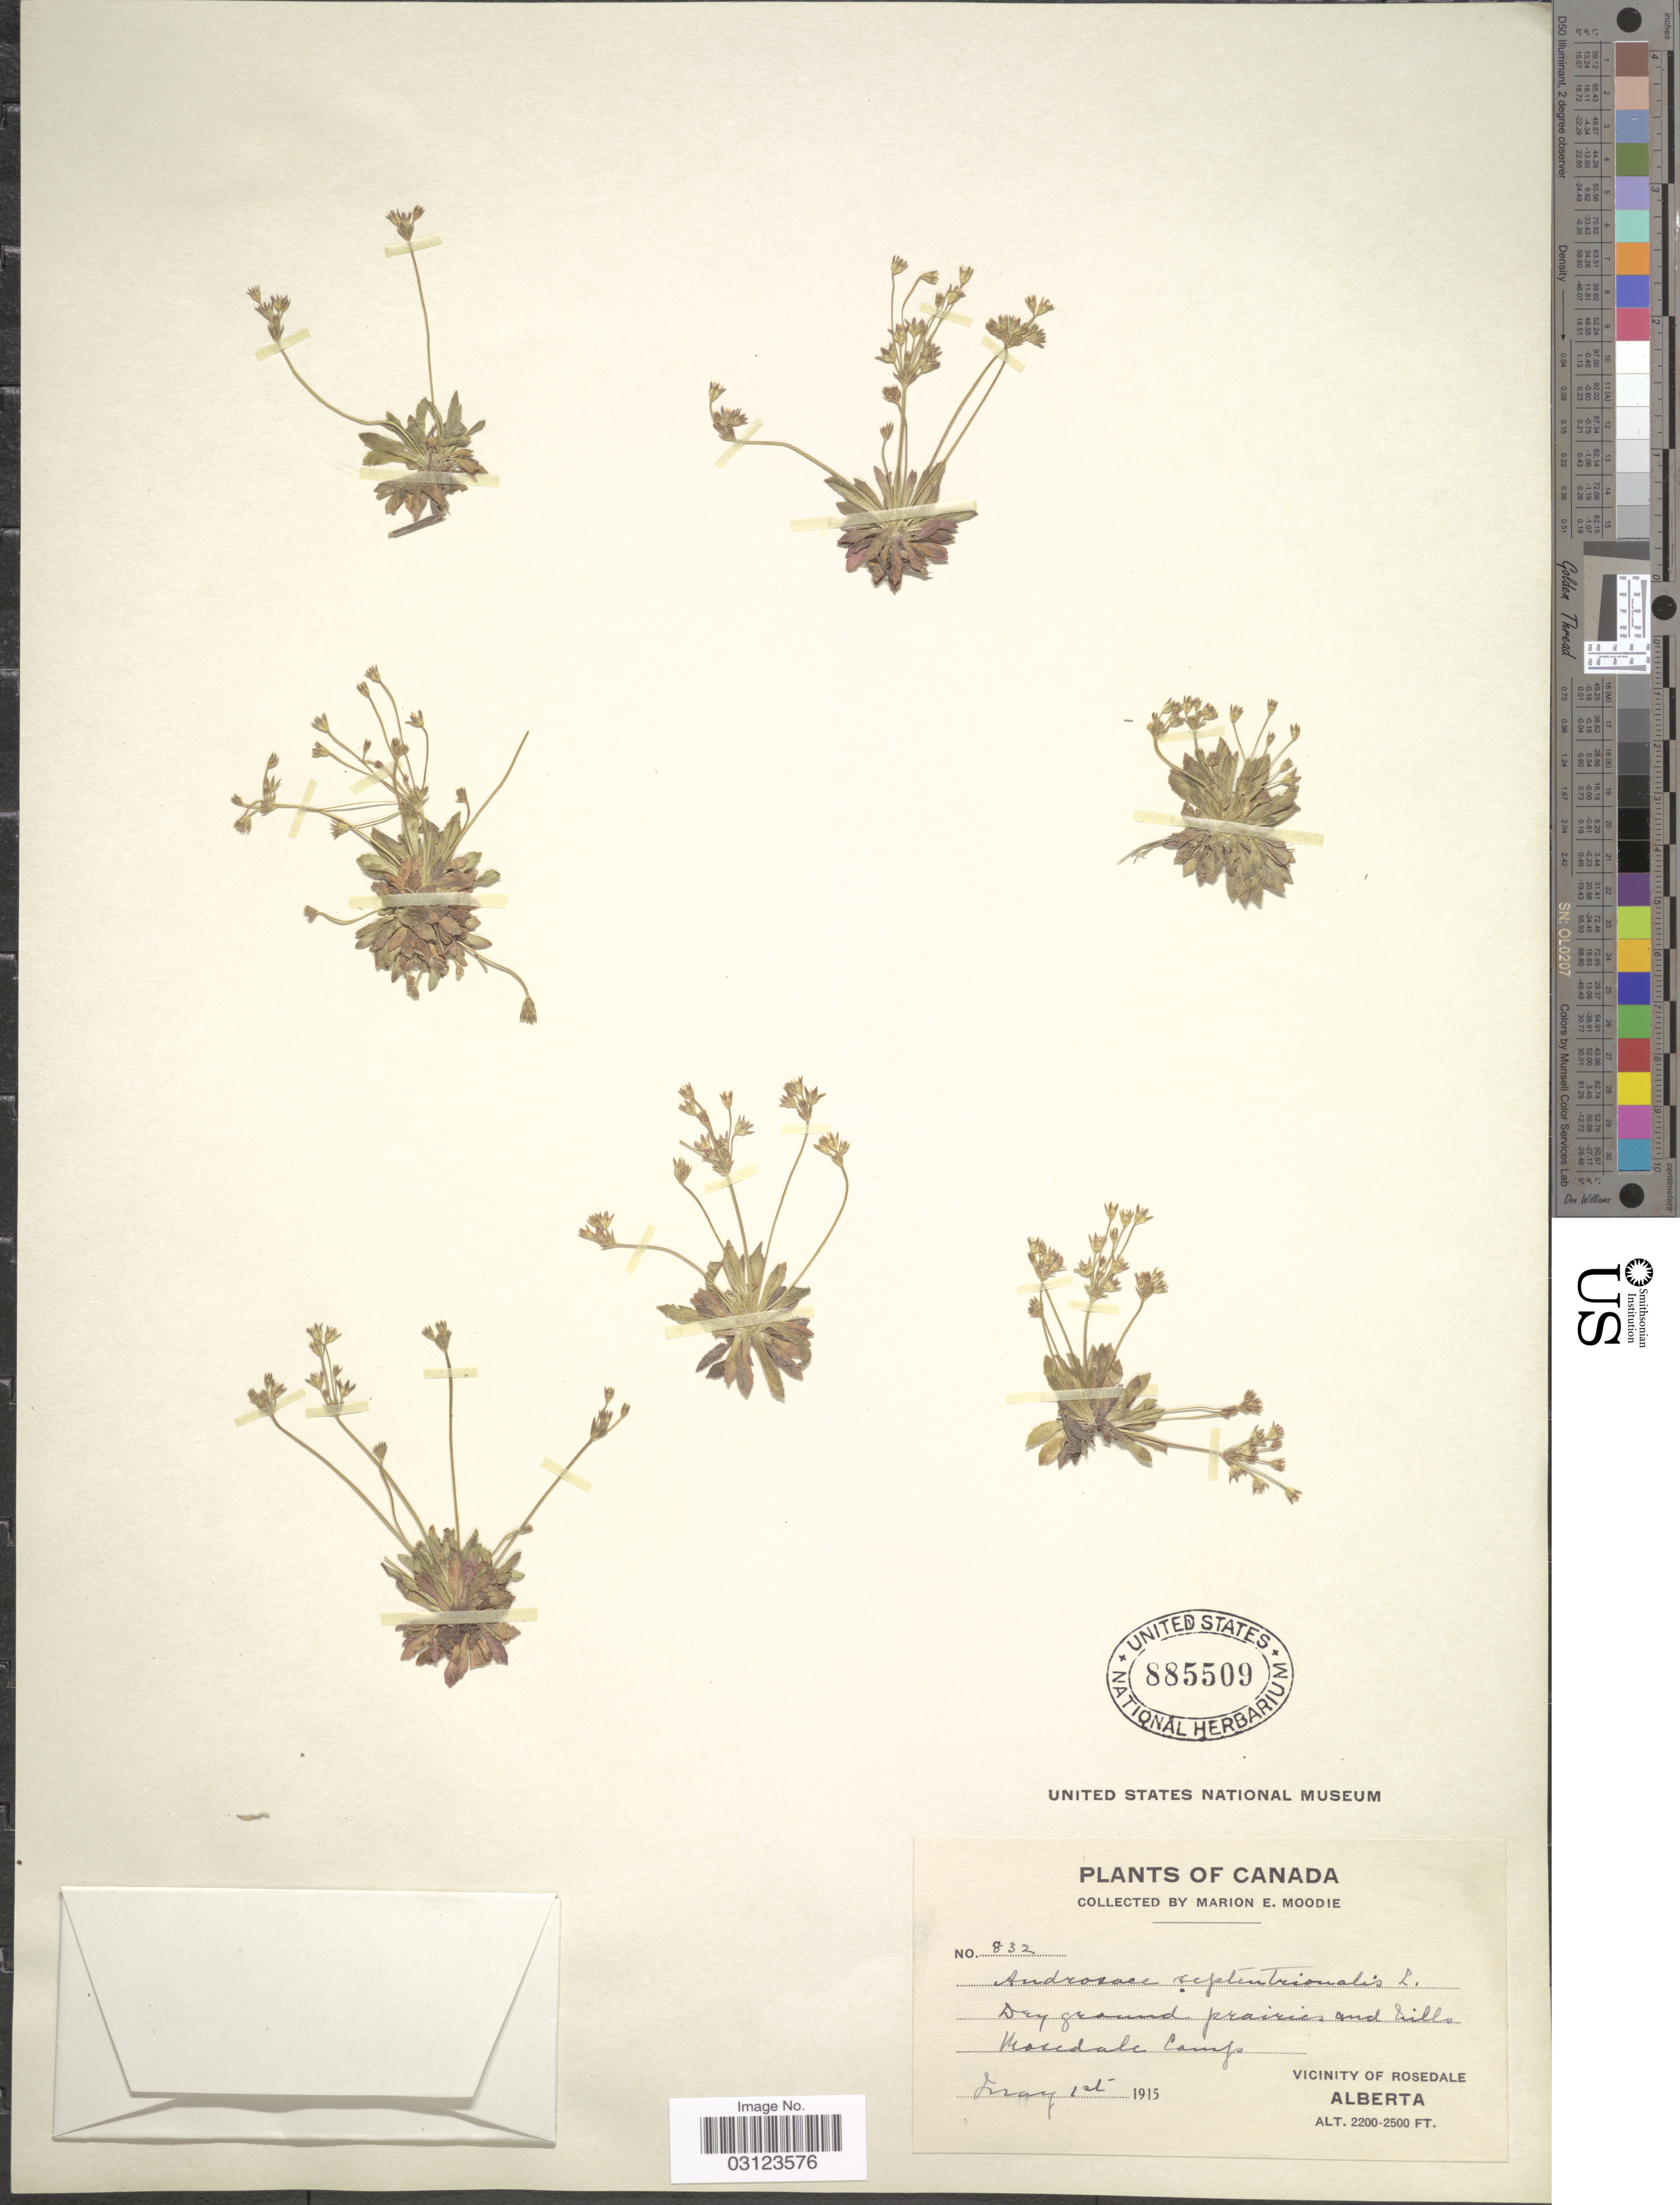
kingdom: Plantae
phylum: Tracheophyta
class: Magnoliopsida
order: Ericales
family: Primulaceae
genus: Androsace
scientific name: Androsace septentrionalis var. puberulenta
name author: (Rydb.) R. Knuth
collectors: M. E. Moodie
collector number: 832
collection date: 1915-05-01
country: Canada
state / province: Alberta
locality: Mosedale Camp. Vicinity of Rosendale.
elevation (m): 671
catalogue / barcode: US 885509